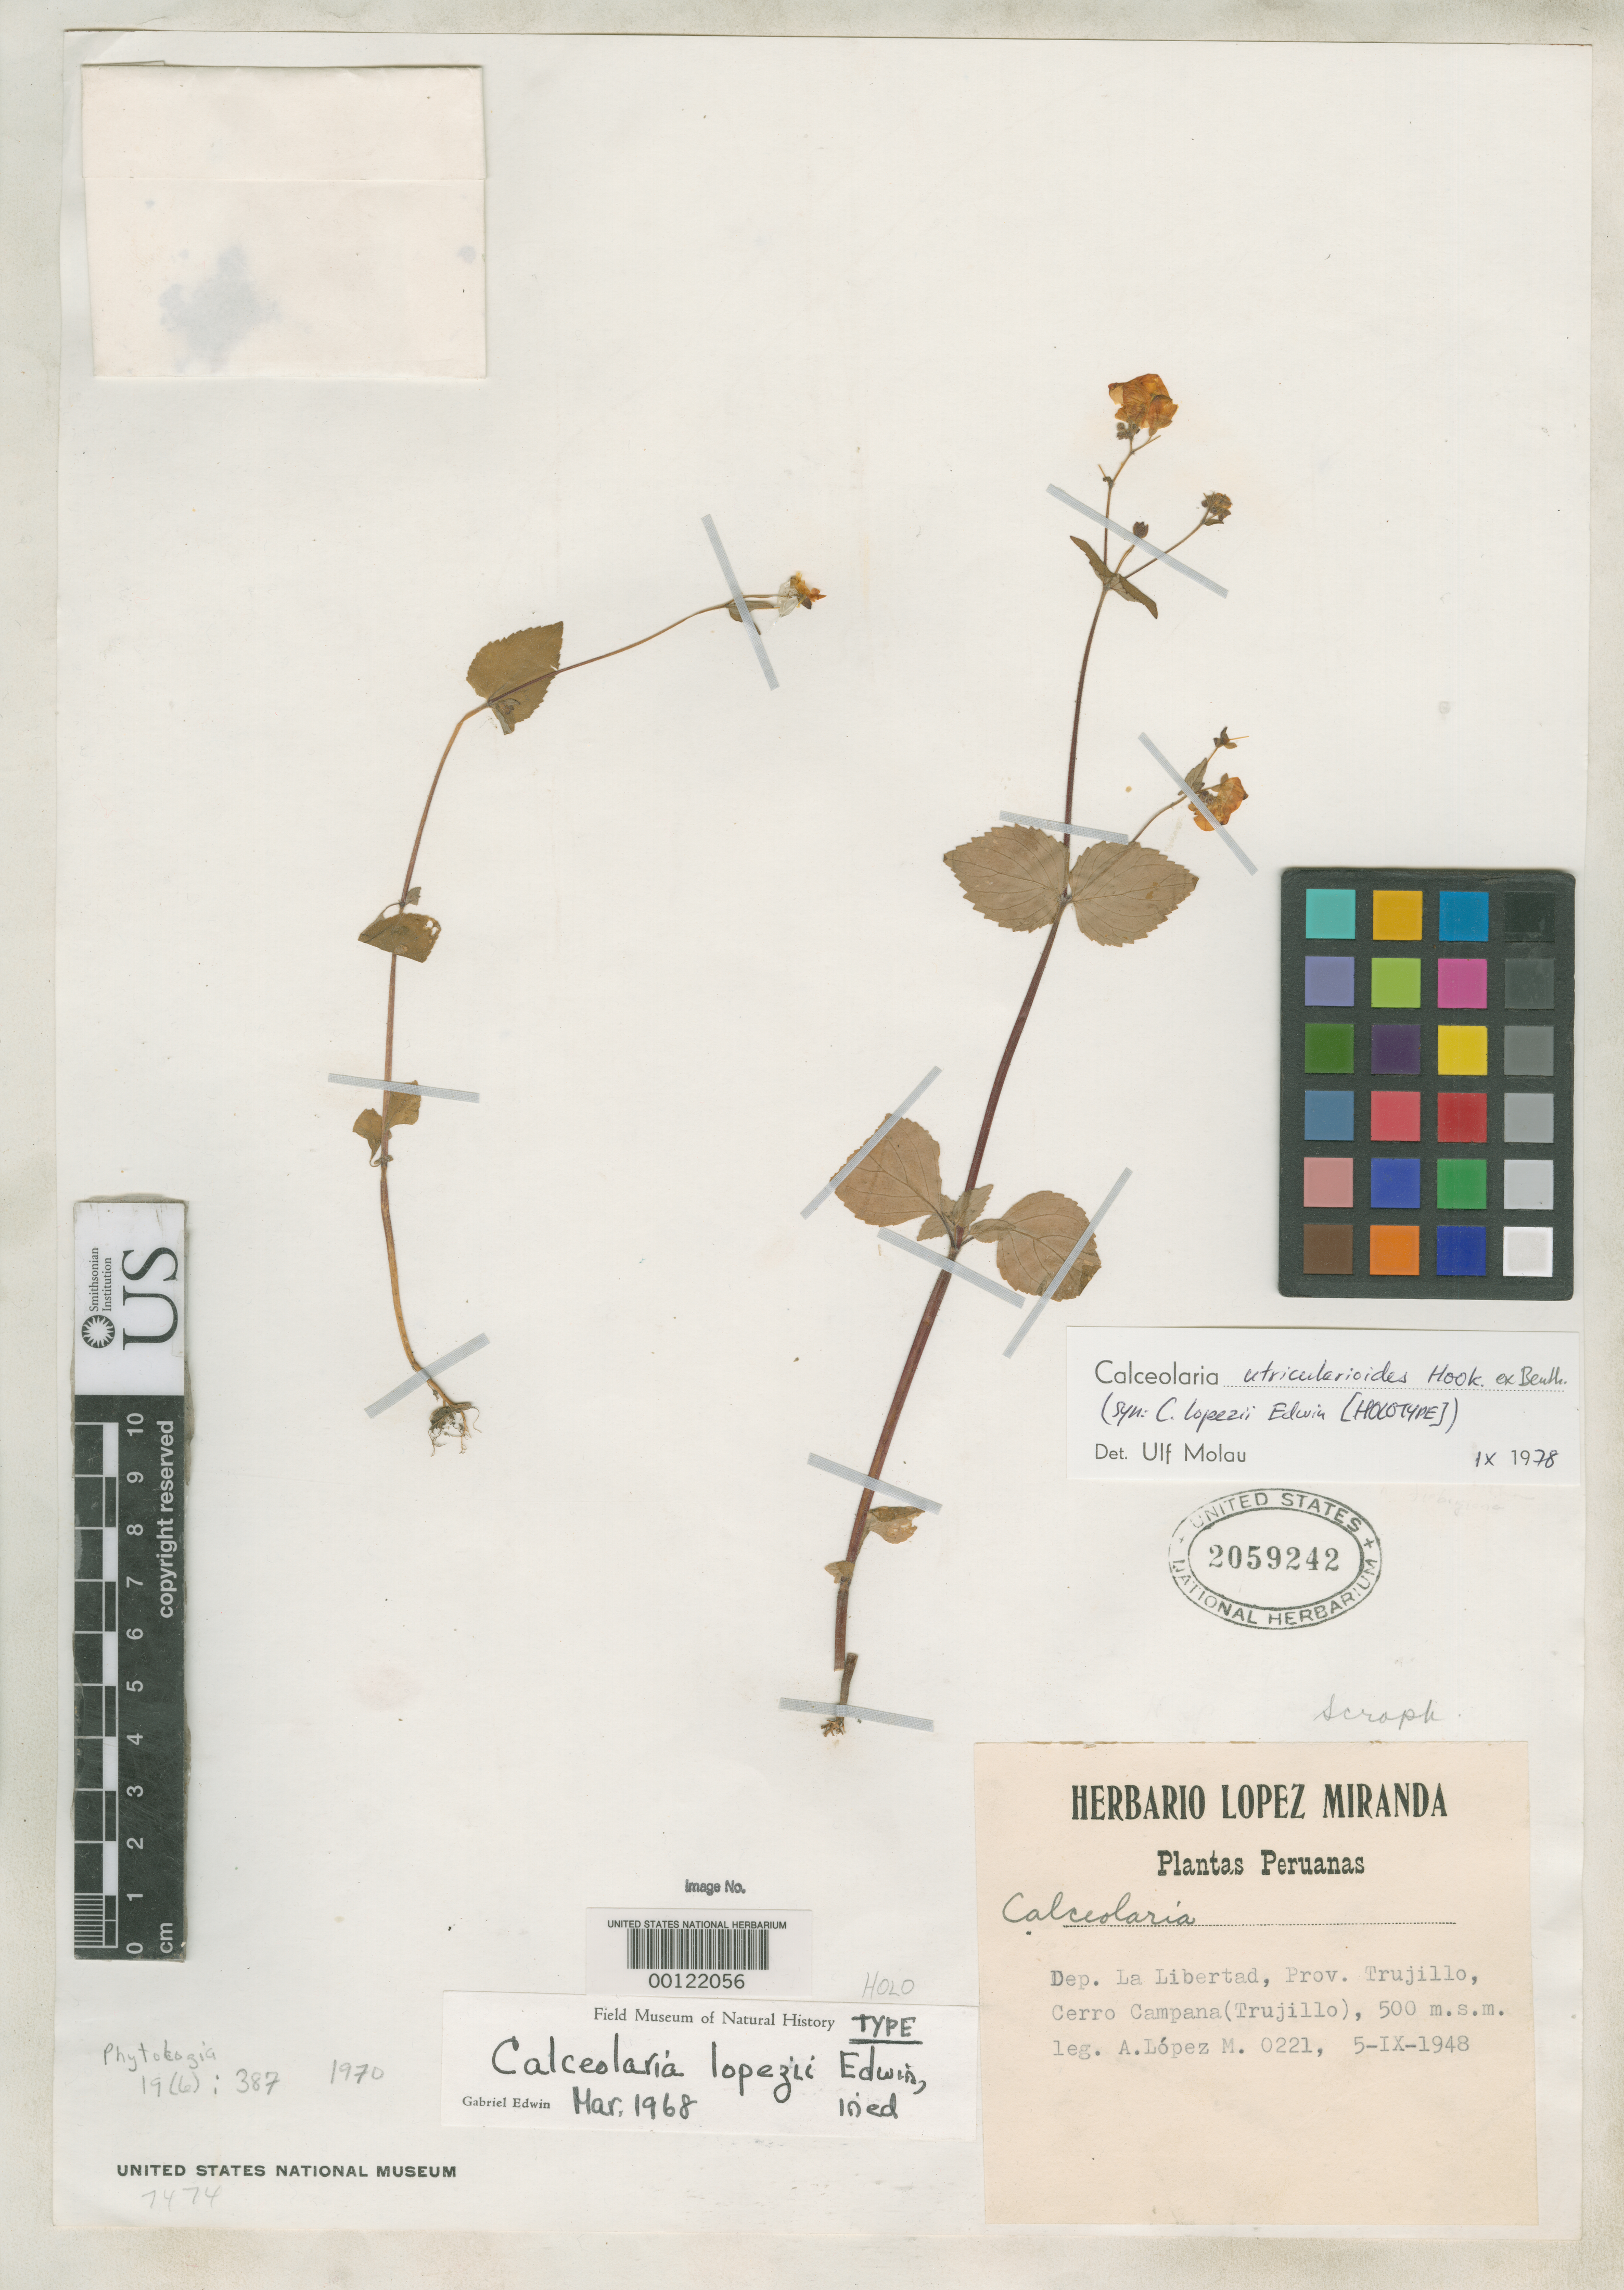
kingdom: Plantae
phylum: Tracheophyta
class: Magnoliopsida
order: Lamiales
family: Calceolariaceae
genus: Calceolaria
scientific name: Calceolaria lopezii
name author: Edwin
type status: Holotype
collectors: A. López M.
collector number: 0221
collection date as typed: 05 Sep 1948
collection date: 1948-09-05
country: Peru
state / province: La Libertad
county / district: Trujillo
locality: Trujillo, Cerro Campana.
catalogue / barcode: US 2059242